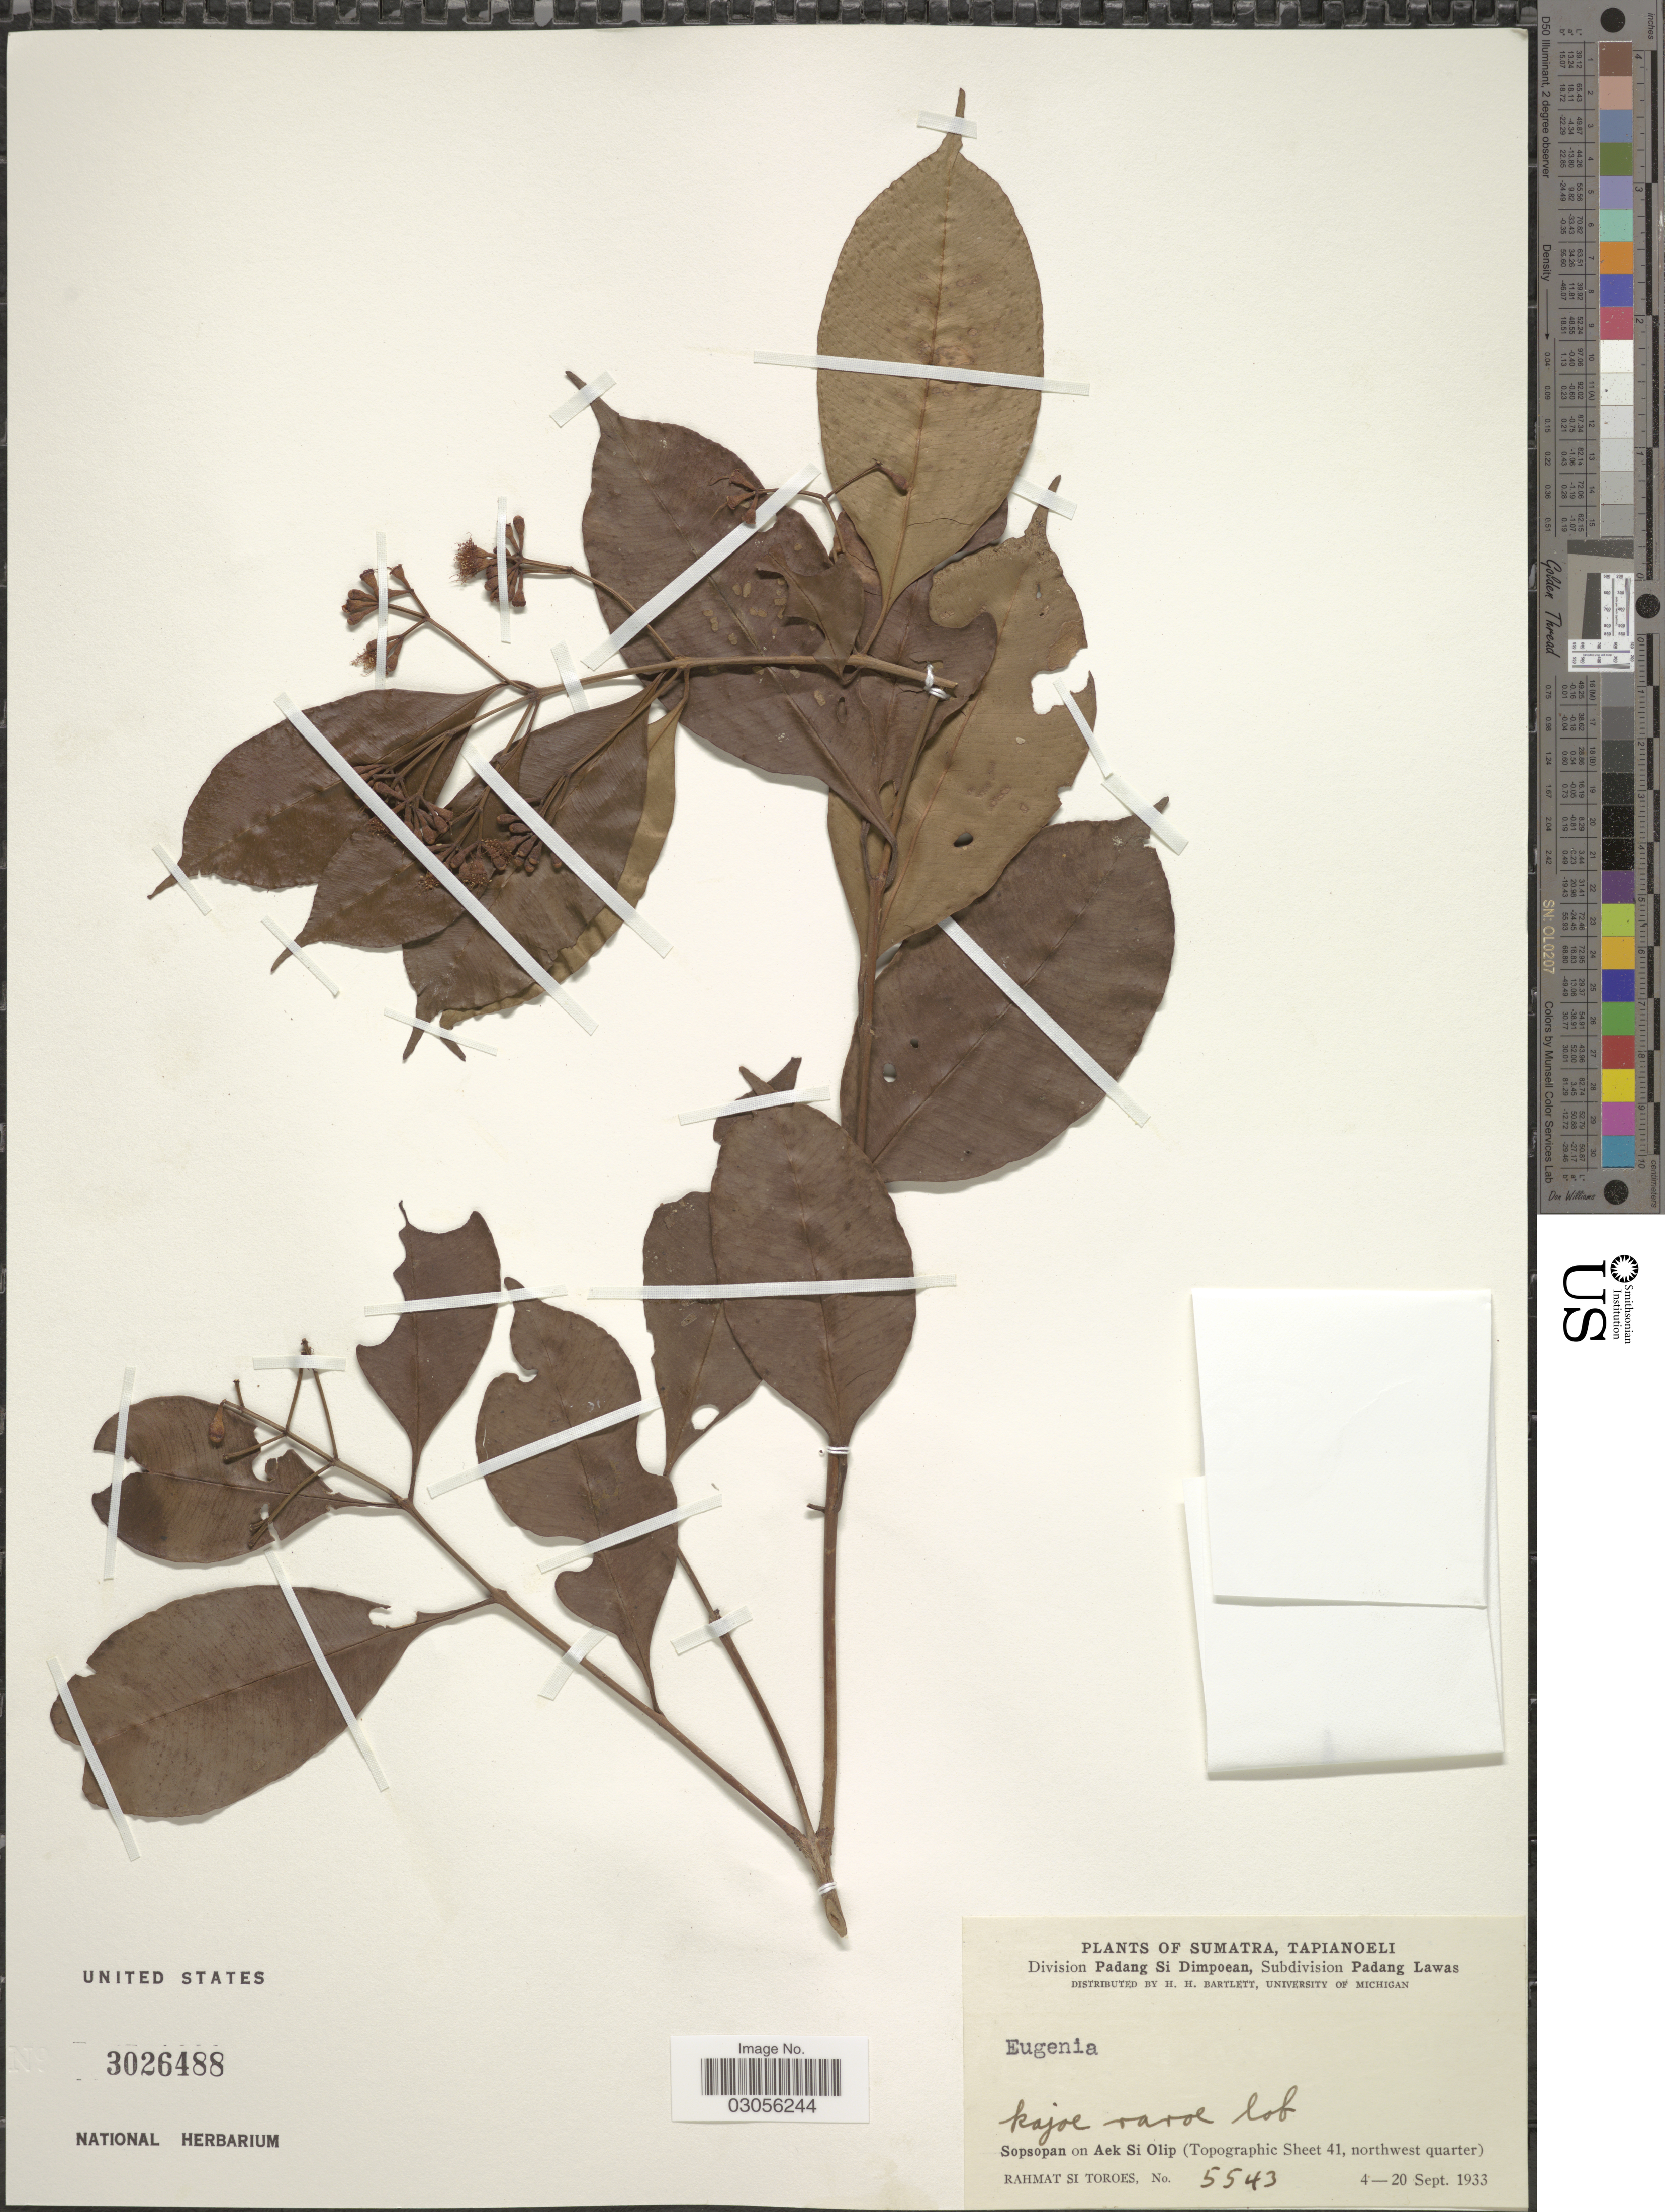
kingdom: Plantae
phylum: Tracheophyta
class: Magnoliopsida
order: Myrtales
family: Myrtaceae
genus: Syzygium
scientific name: Syzygium sp.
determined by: Strong, M. T., (US), Smithsonian Institution - National Museum of Natural History (UNITED STATES)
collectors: Rahmat Si Boeea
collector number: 5543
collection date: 1933-09-04/1933-09-20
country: Indonesia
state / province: Sumatra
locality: Tapianoeli. Division Padang Si Dimpoean, Subdivision Padang Lawas. Sopsopan on Aek Si Olip (Topographic Sheet 41, northwest quarter).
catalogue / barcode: US 3026488